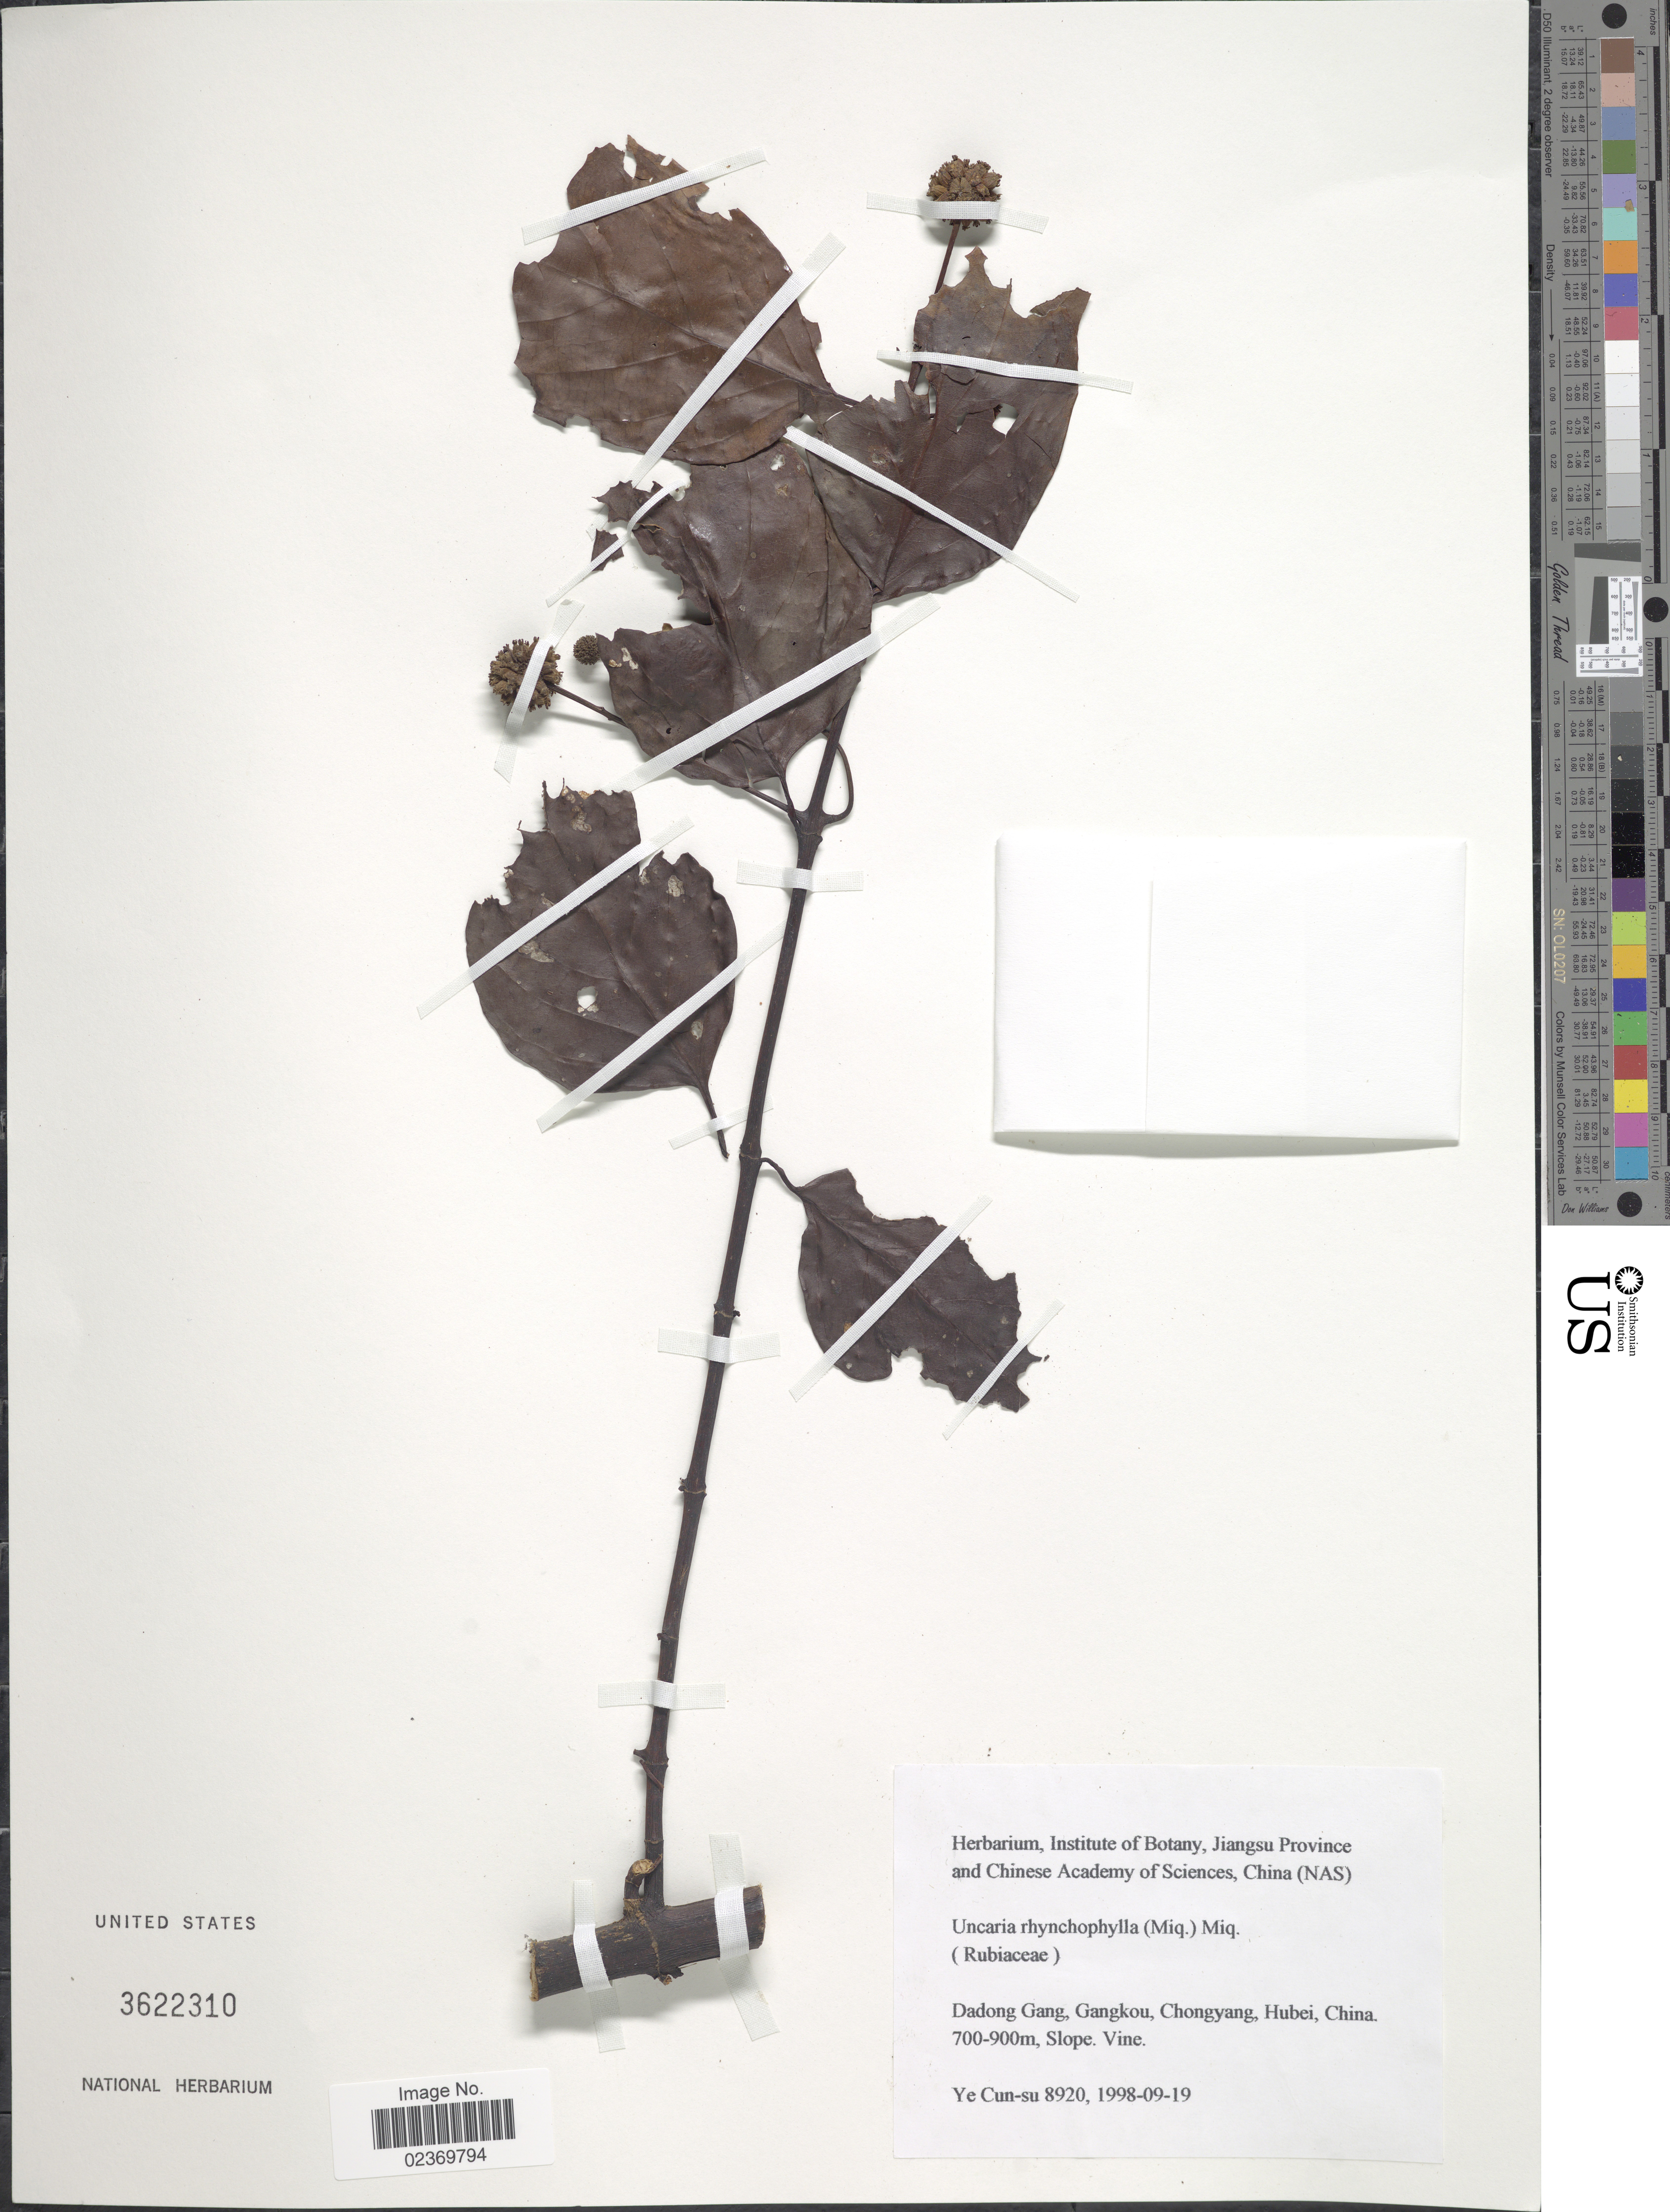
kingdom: Plantae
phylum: Tracheophyta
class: Magnoliopsida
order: Gentianales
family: Rubiaceae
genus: Uncaria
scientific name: Uncaria rhynchophylla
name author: (Miq.) Miq. ex Havil.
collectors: Ye Cun-su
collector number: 8920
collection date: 1998-09-19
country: China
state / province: Hubei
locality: Dadong Gang, Gangkou, Chongyang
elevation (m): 700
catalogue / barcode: US 3622310